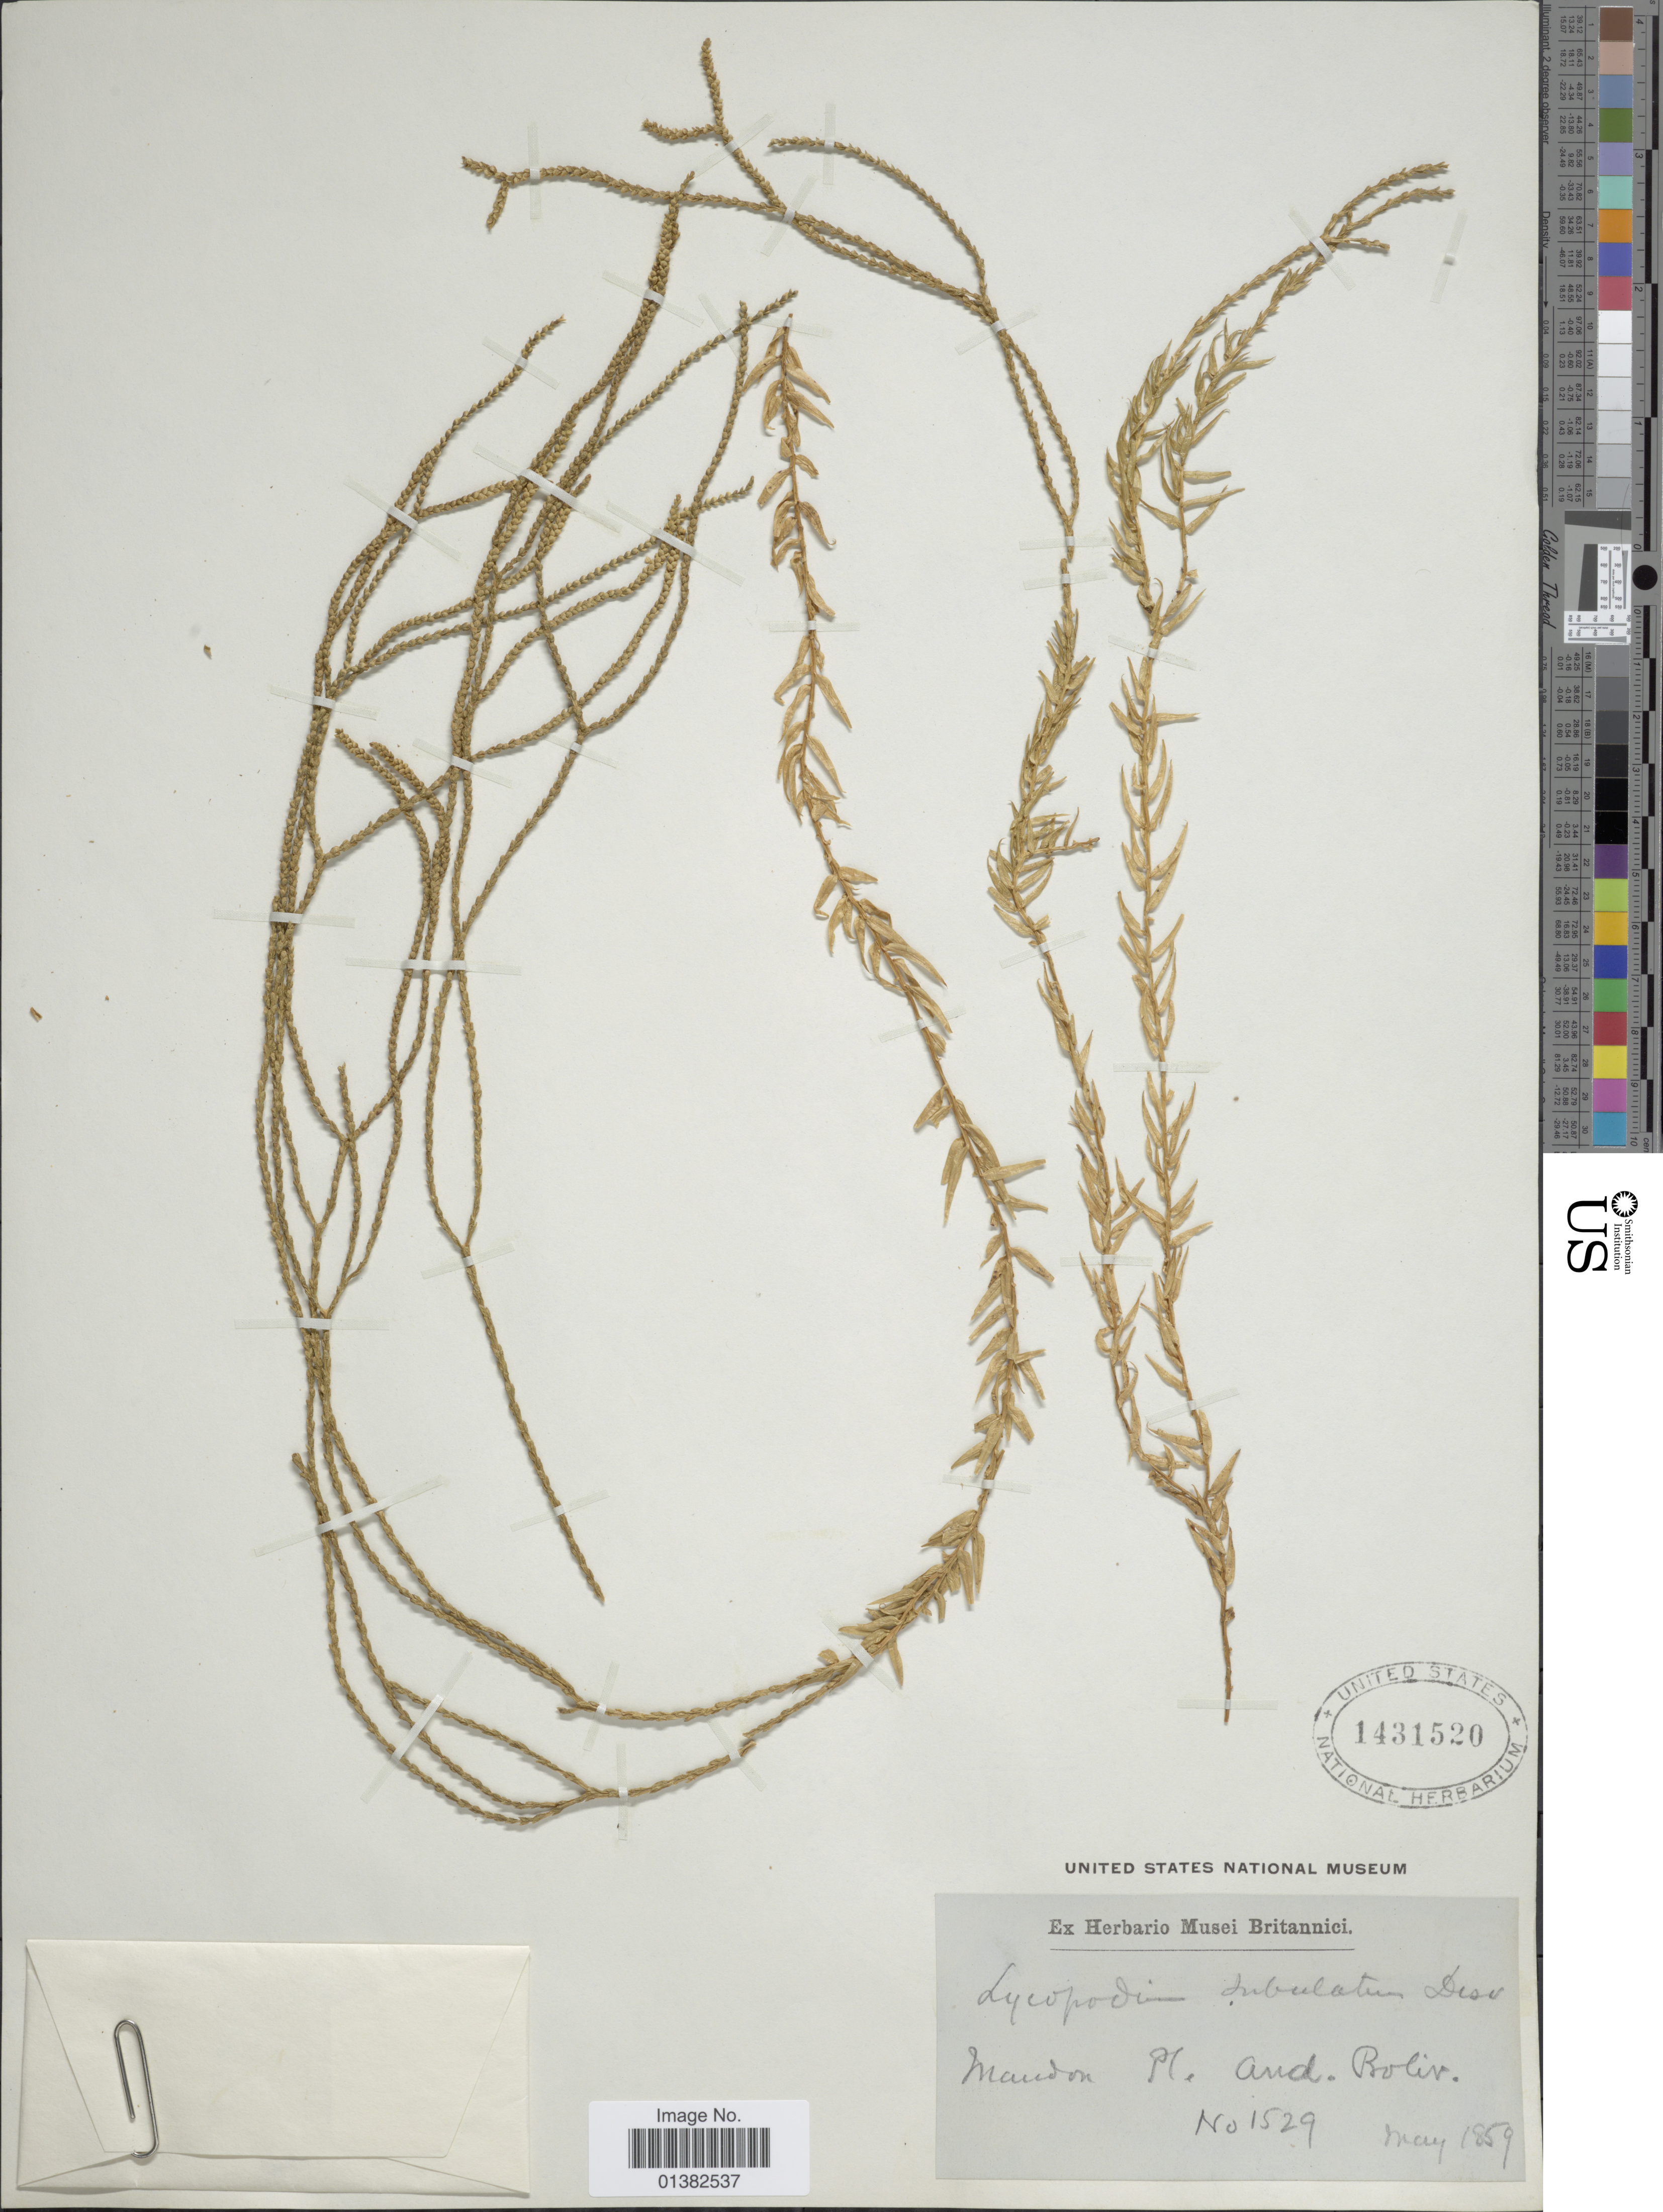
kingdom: Plantae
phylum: Tracheophyta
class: Lycopodiopsida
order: Lycopodiales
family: Lycopodiaceae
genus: Phlegmariurus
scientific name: Phlegmariurus phylicifolius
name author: (Desv. ex Poir.) B. Øllg.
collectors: Mandon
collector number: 1529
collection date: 1859-05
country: Bolivia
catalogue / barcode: US 1431520